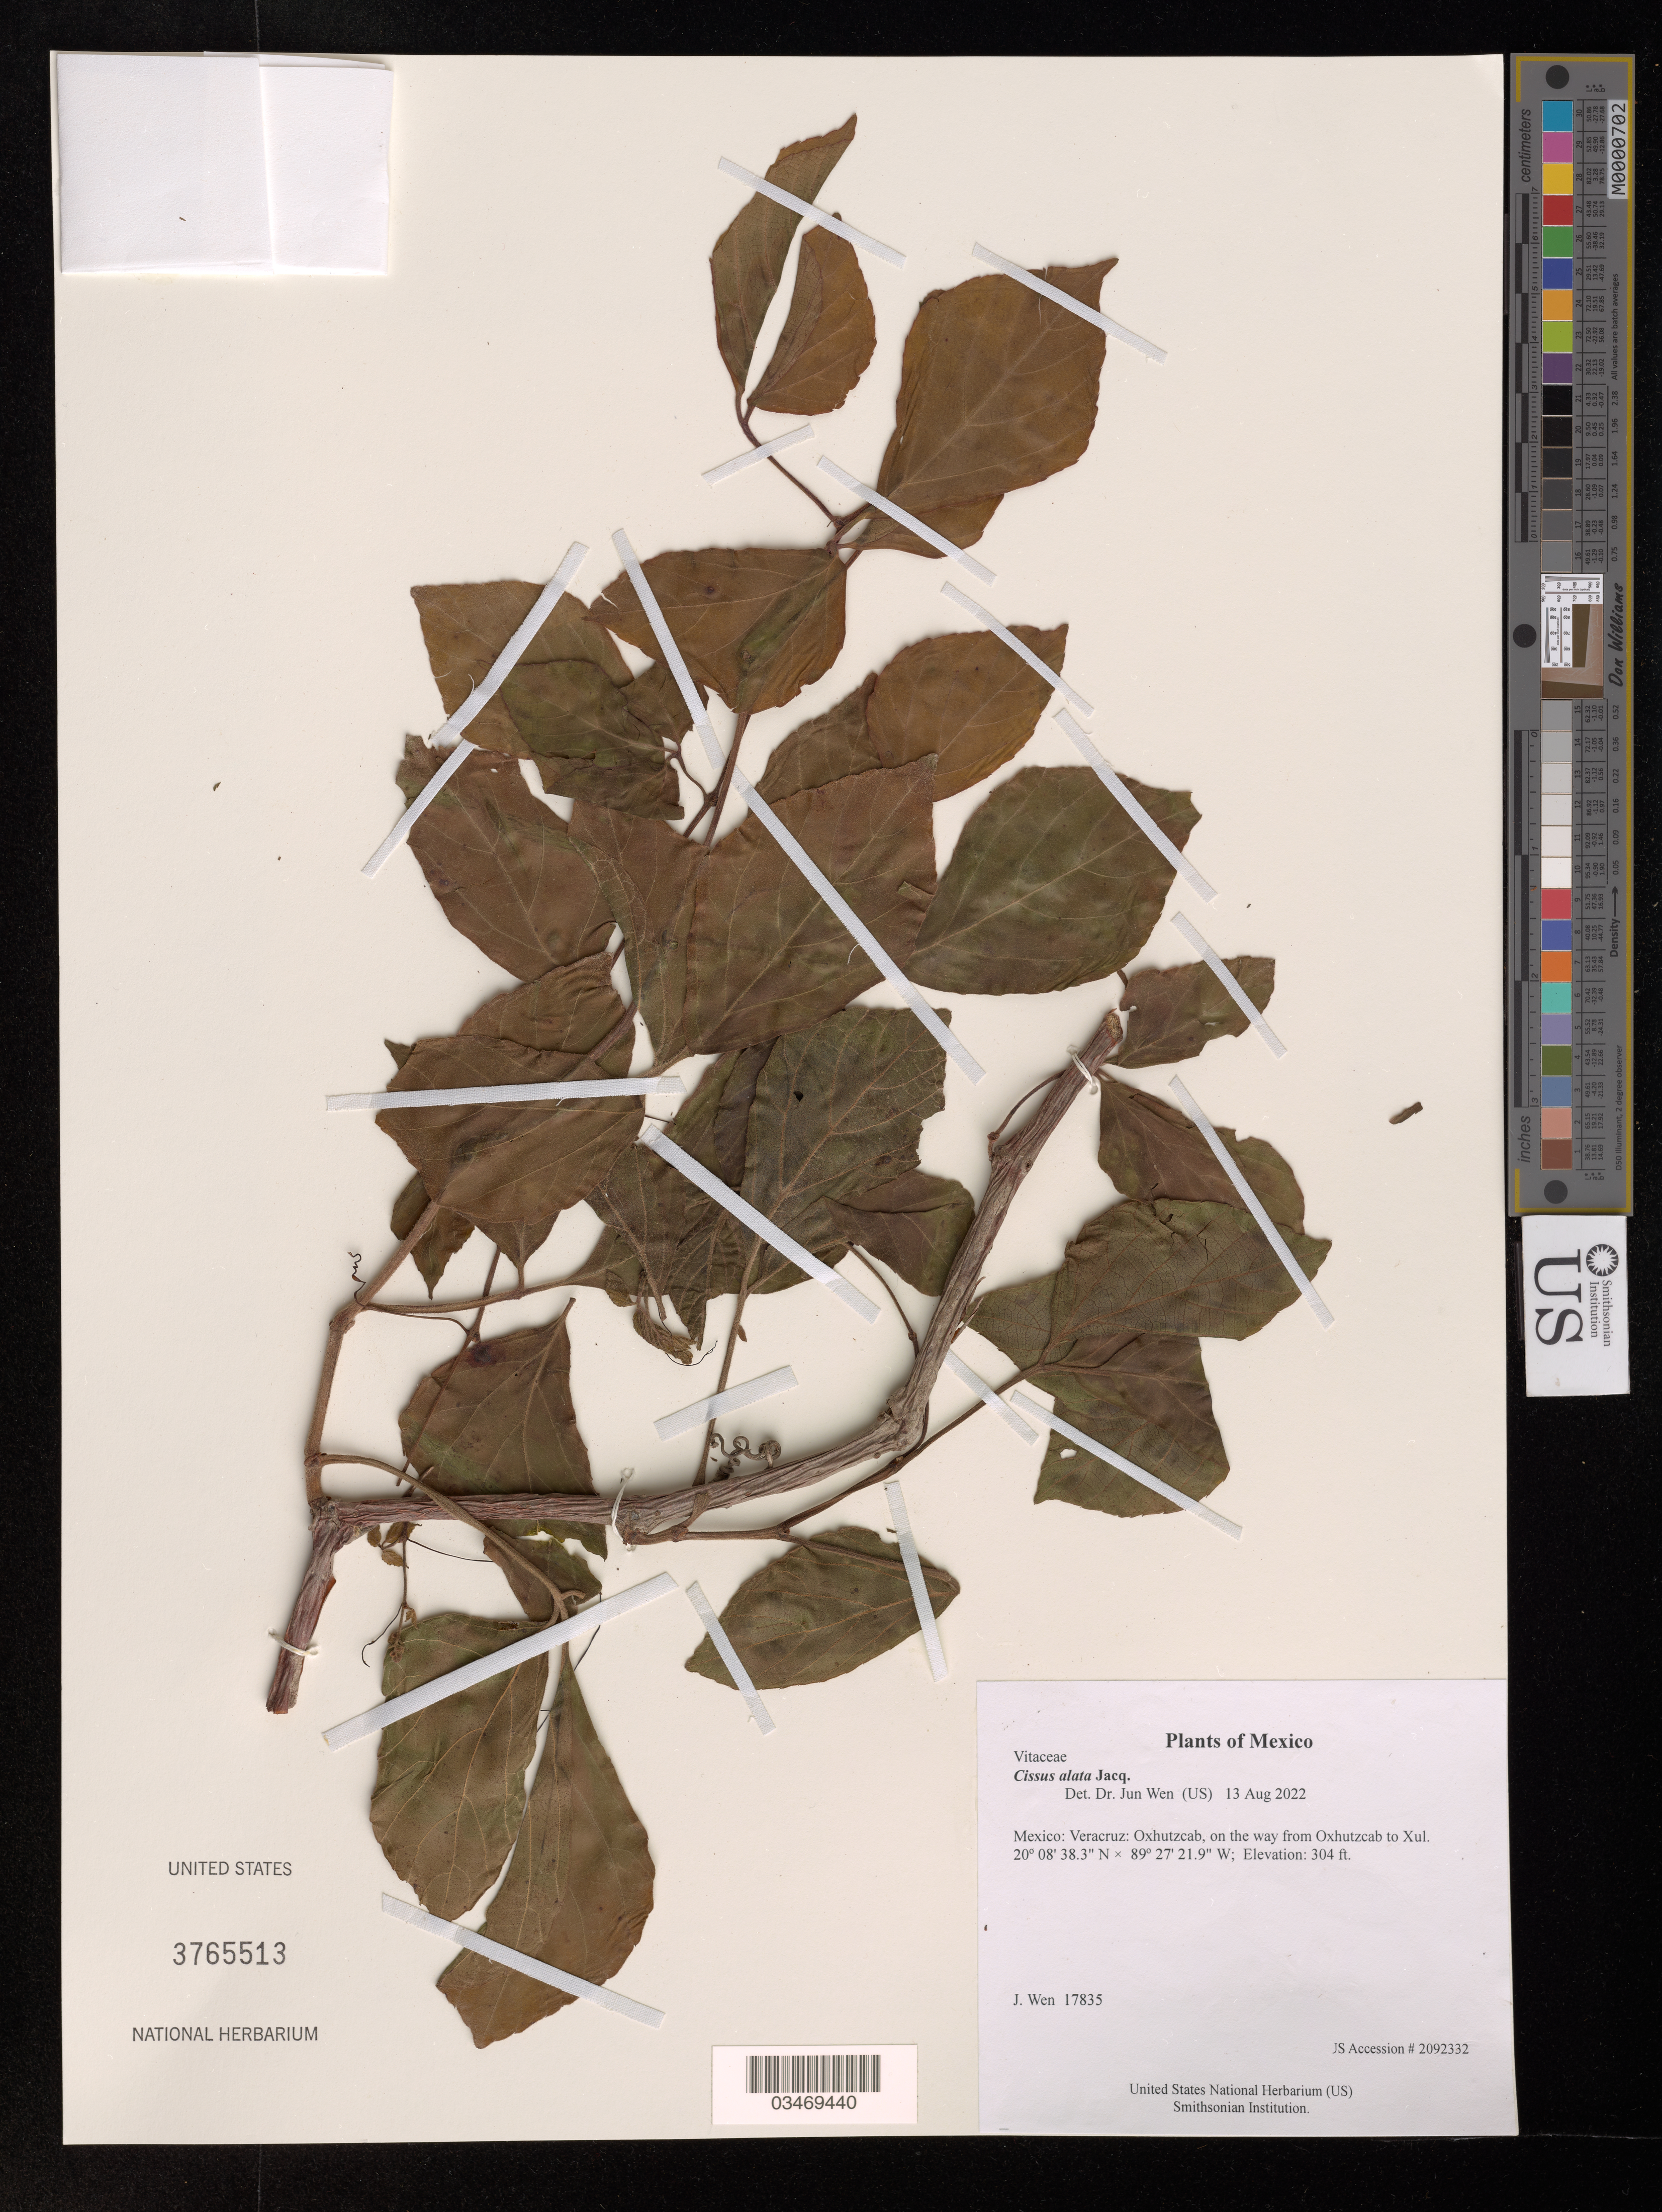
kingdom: Plantae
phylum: Tracheophyta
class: Magnoliopsida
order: Vitales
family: Vitaceae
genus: Cissus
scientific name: Cissus alata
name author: Jacq.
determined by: Wen, Jun, (BOT), Smithsonian Institution - National Museum of Natural History (UNITED STATES)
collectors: J. Wen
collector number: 17835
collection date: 2022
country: Mexico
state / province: Veracruz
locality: Oxhutzcab, on the way from Oxhutzcab to Xul.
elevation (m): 93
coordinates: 20 08.639 N, 89 27.365 W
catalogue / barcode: US 3765513